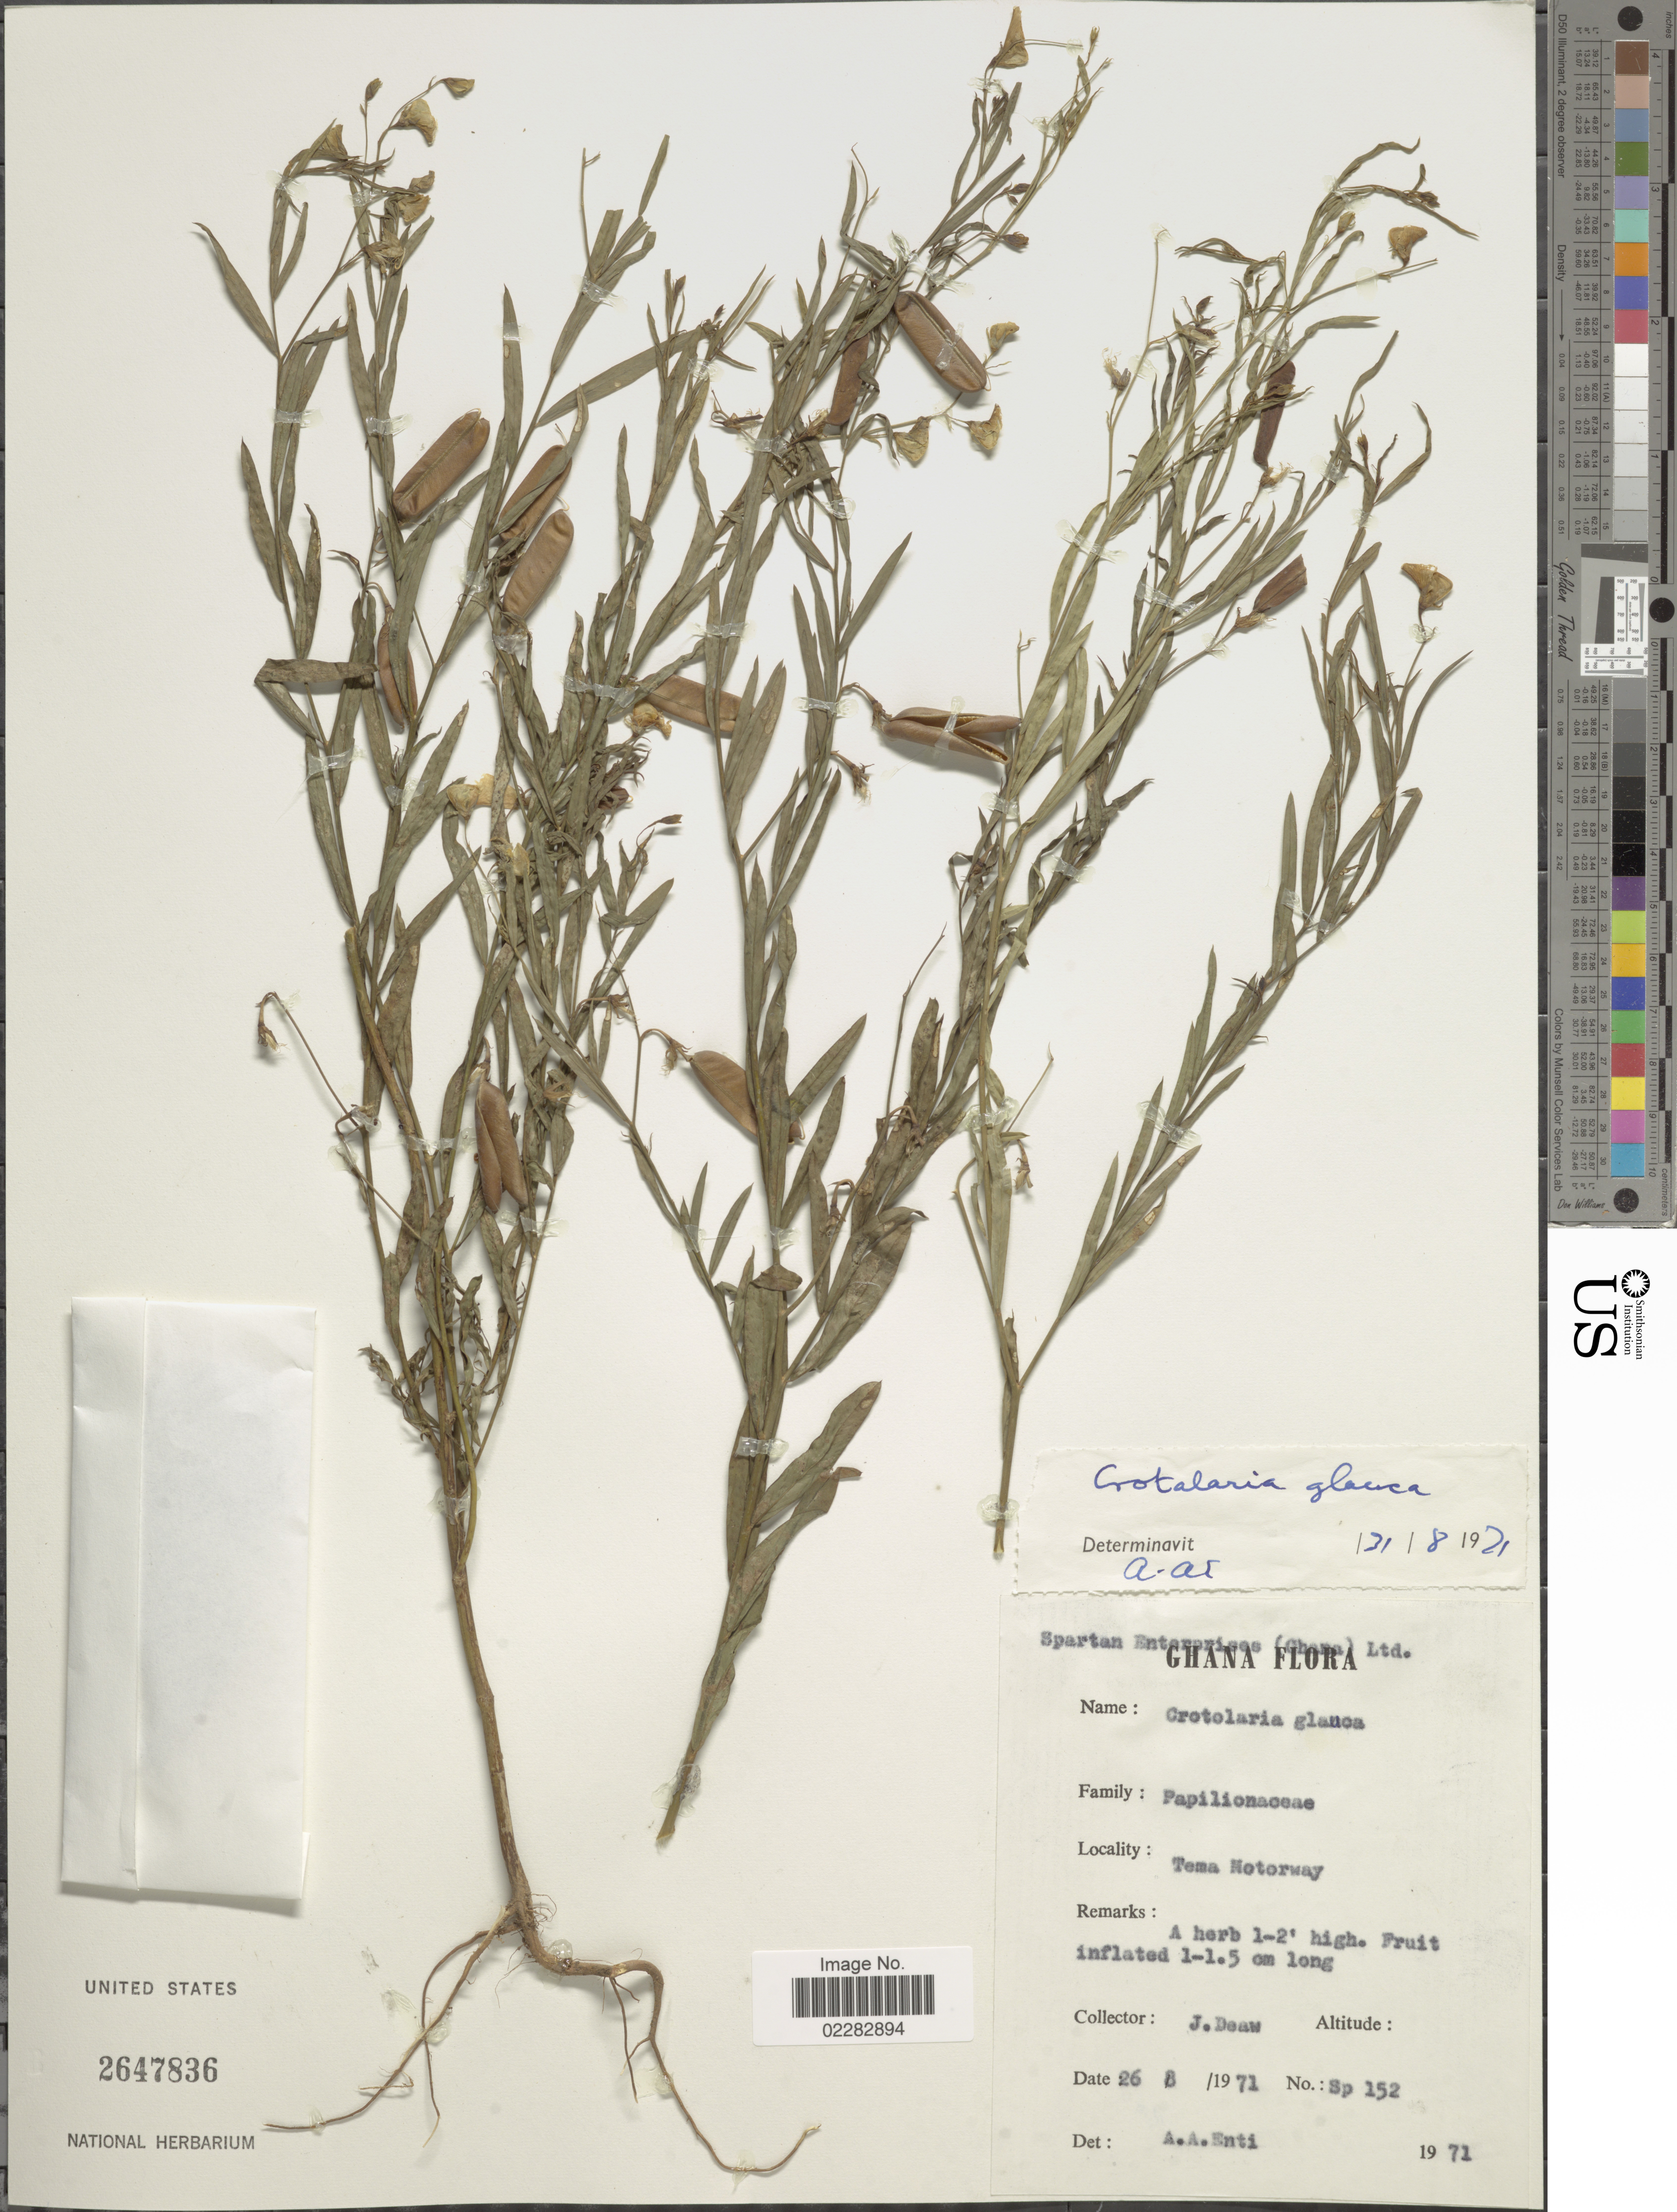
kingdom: Plantae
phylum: Tracheophyta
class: Magnoliopsida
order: Fabales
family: Fabaceae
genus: Crotalaria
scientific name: Crotalaria glauca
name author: Willd.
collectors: J. Deaw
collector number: Sp 152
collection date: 1971-08-26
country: Ghana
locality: Tema Mororway.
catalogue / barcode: US 2647836